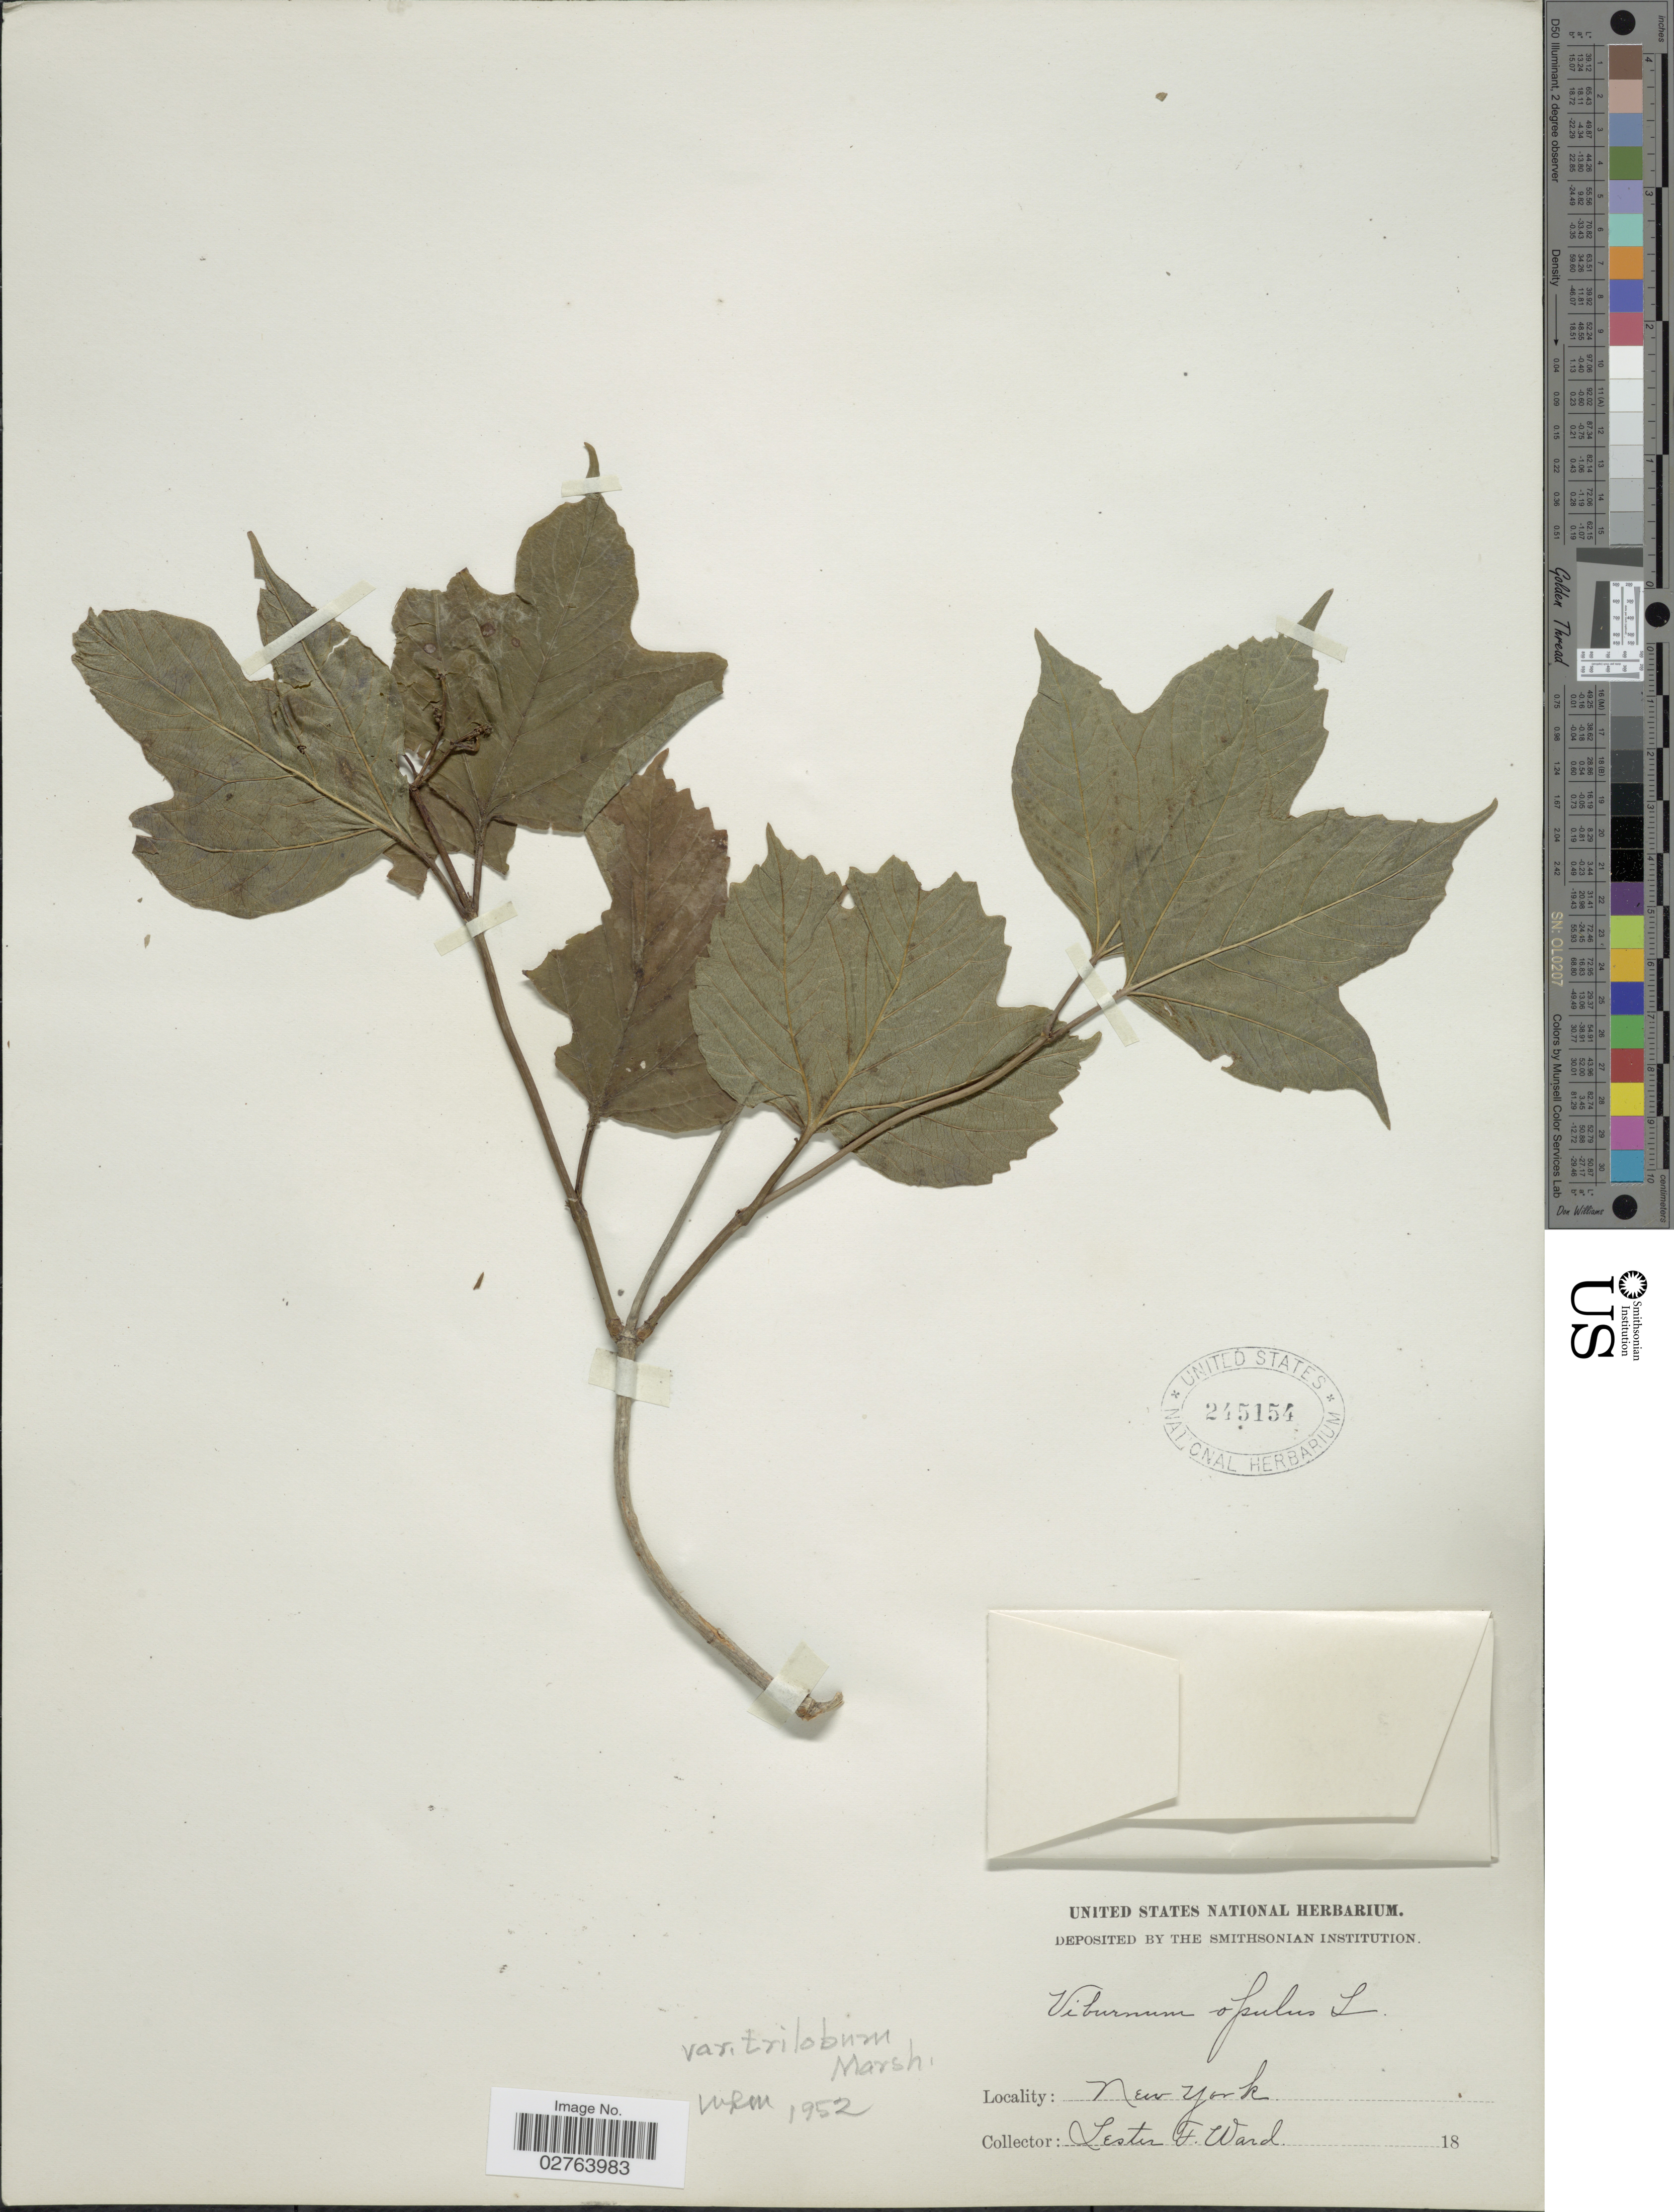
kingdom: Plantae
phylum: Tracheophyta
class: Magnoliopsida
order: Dipsacales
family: Viburnaceae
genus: Viburnum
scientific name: Viburnum opulus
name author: L.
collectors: L. F. Ward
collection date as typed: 18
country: United States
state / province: New York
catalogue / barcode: US 245154